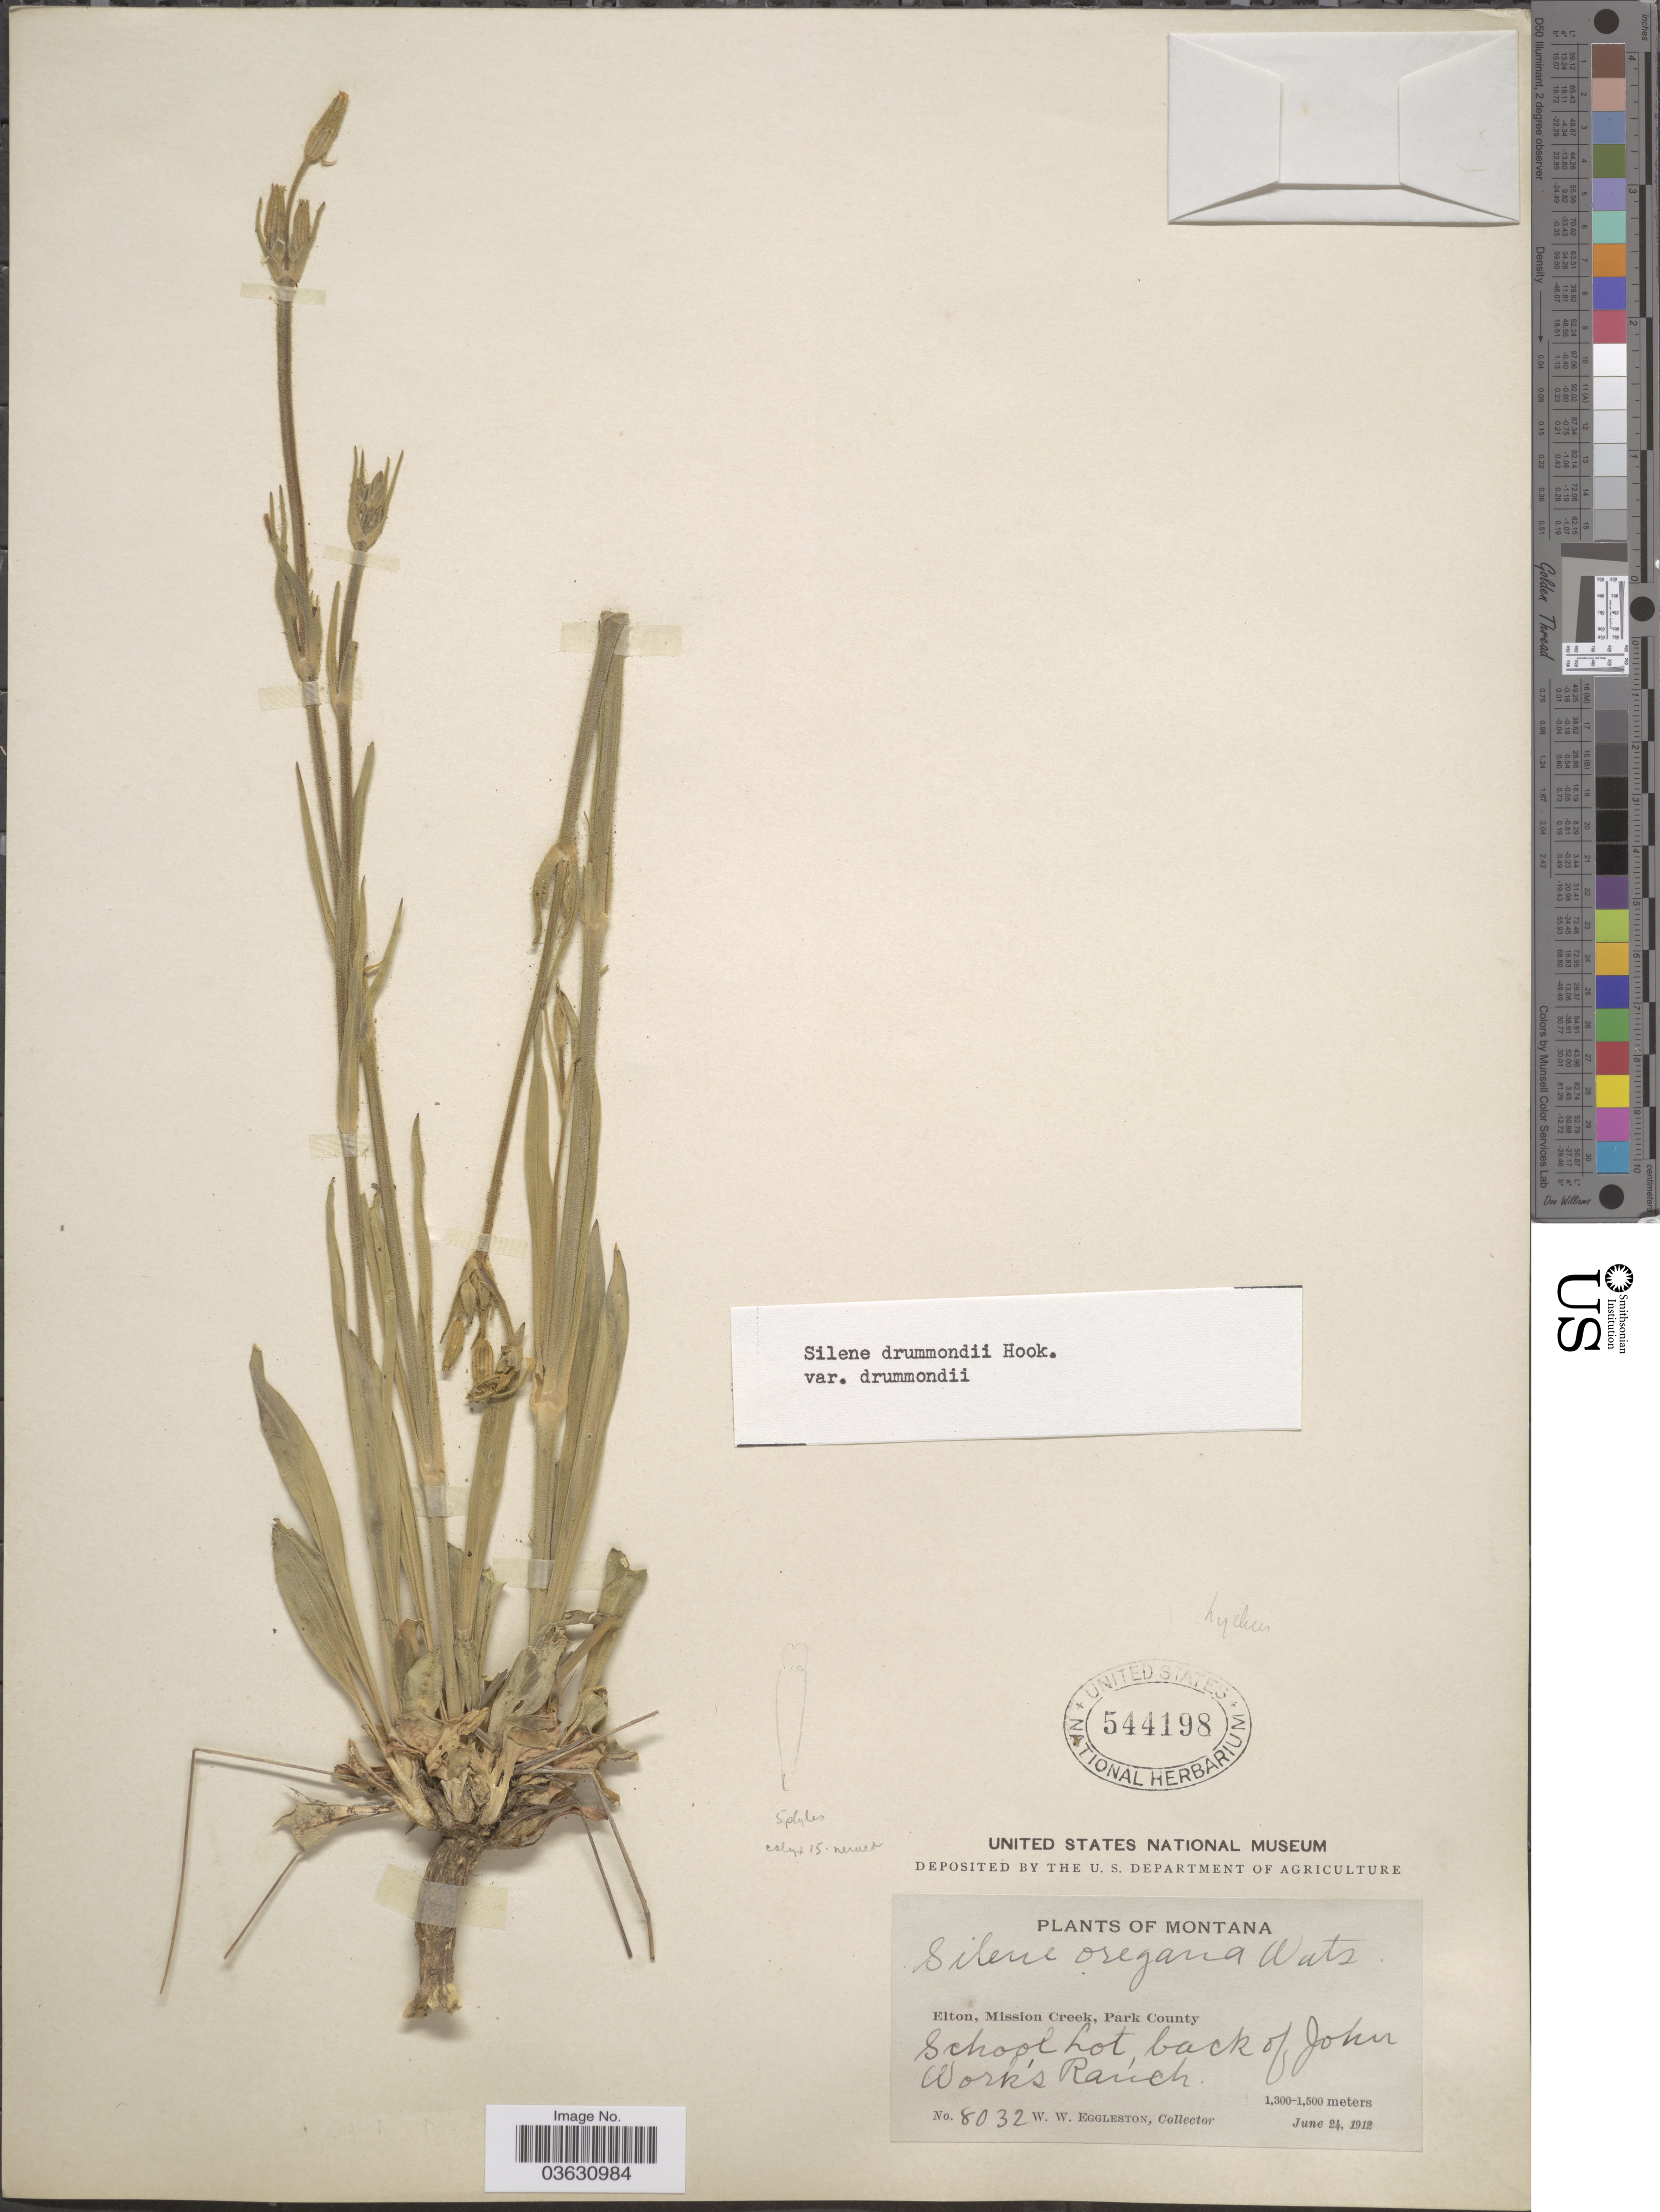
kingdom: Plantae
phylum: Tracheophyta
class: Magnoliopsida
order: Caryophyllales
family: Caryophyllaceae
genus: Silene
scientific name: Silene drummondii var. drummondii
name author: Hook.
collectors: W. W. Eggleston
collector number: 8032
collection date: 1912-06-24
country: United States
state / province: Montana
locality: Elton, Mission Creek, Park County. School Lot, back of John Work's Ranch.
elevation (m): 1300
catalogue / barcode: US 544198